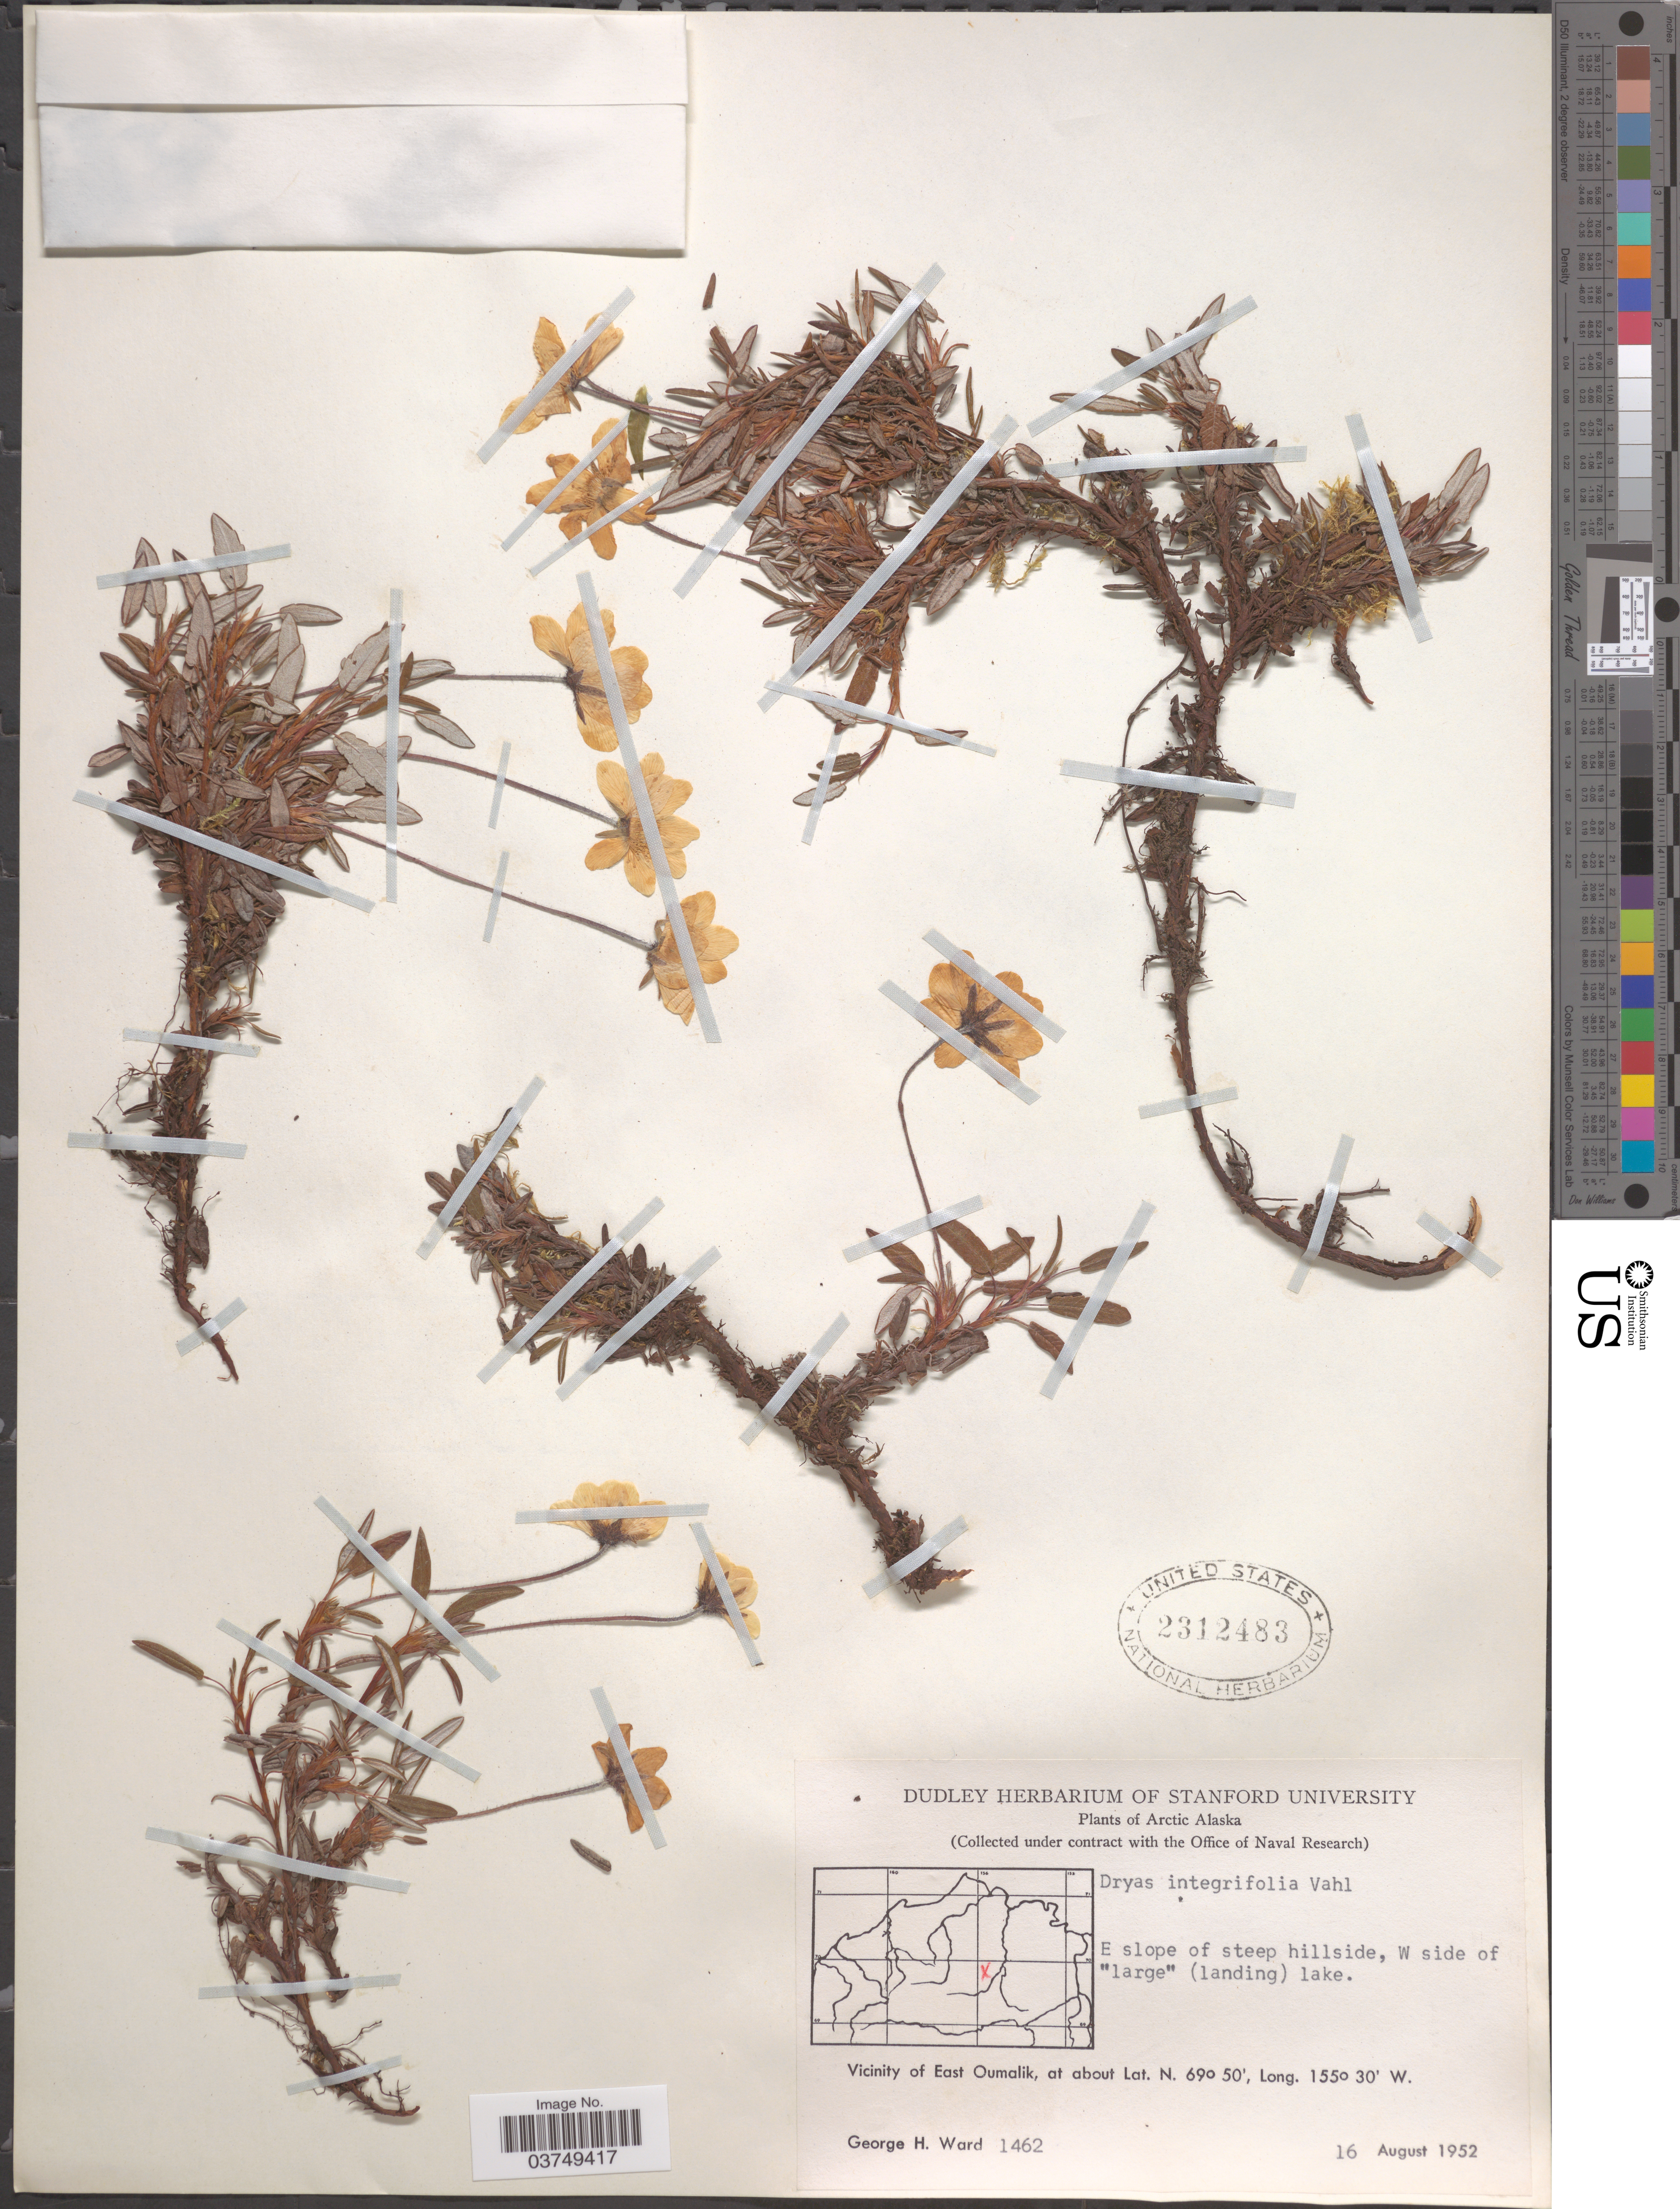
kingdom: Plantae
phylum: Tracheophyta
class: Magnoliopsida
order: Rosales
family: Rosaceae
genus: Dryas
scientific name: Dryas integrifolia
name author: Vahl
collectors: G. H. Ward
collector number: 1462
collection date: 1952-08-16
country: United States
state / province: Alaska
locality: Arctic Alaska. E slope of steep hillside, W side of "large" (landing) lake. Vicinity of East Oumalik.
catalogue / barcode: US 2312483